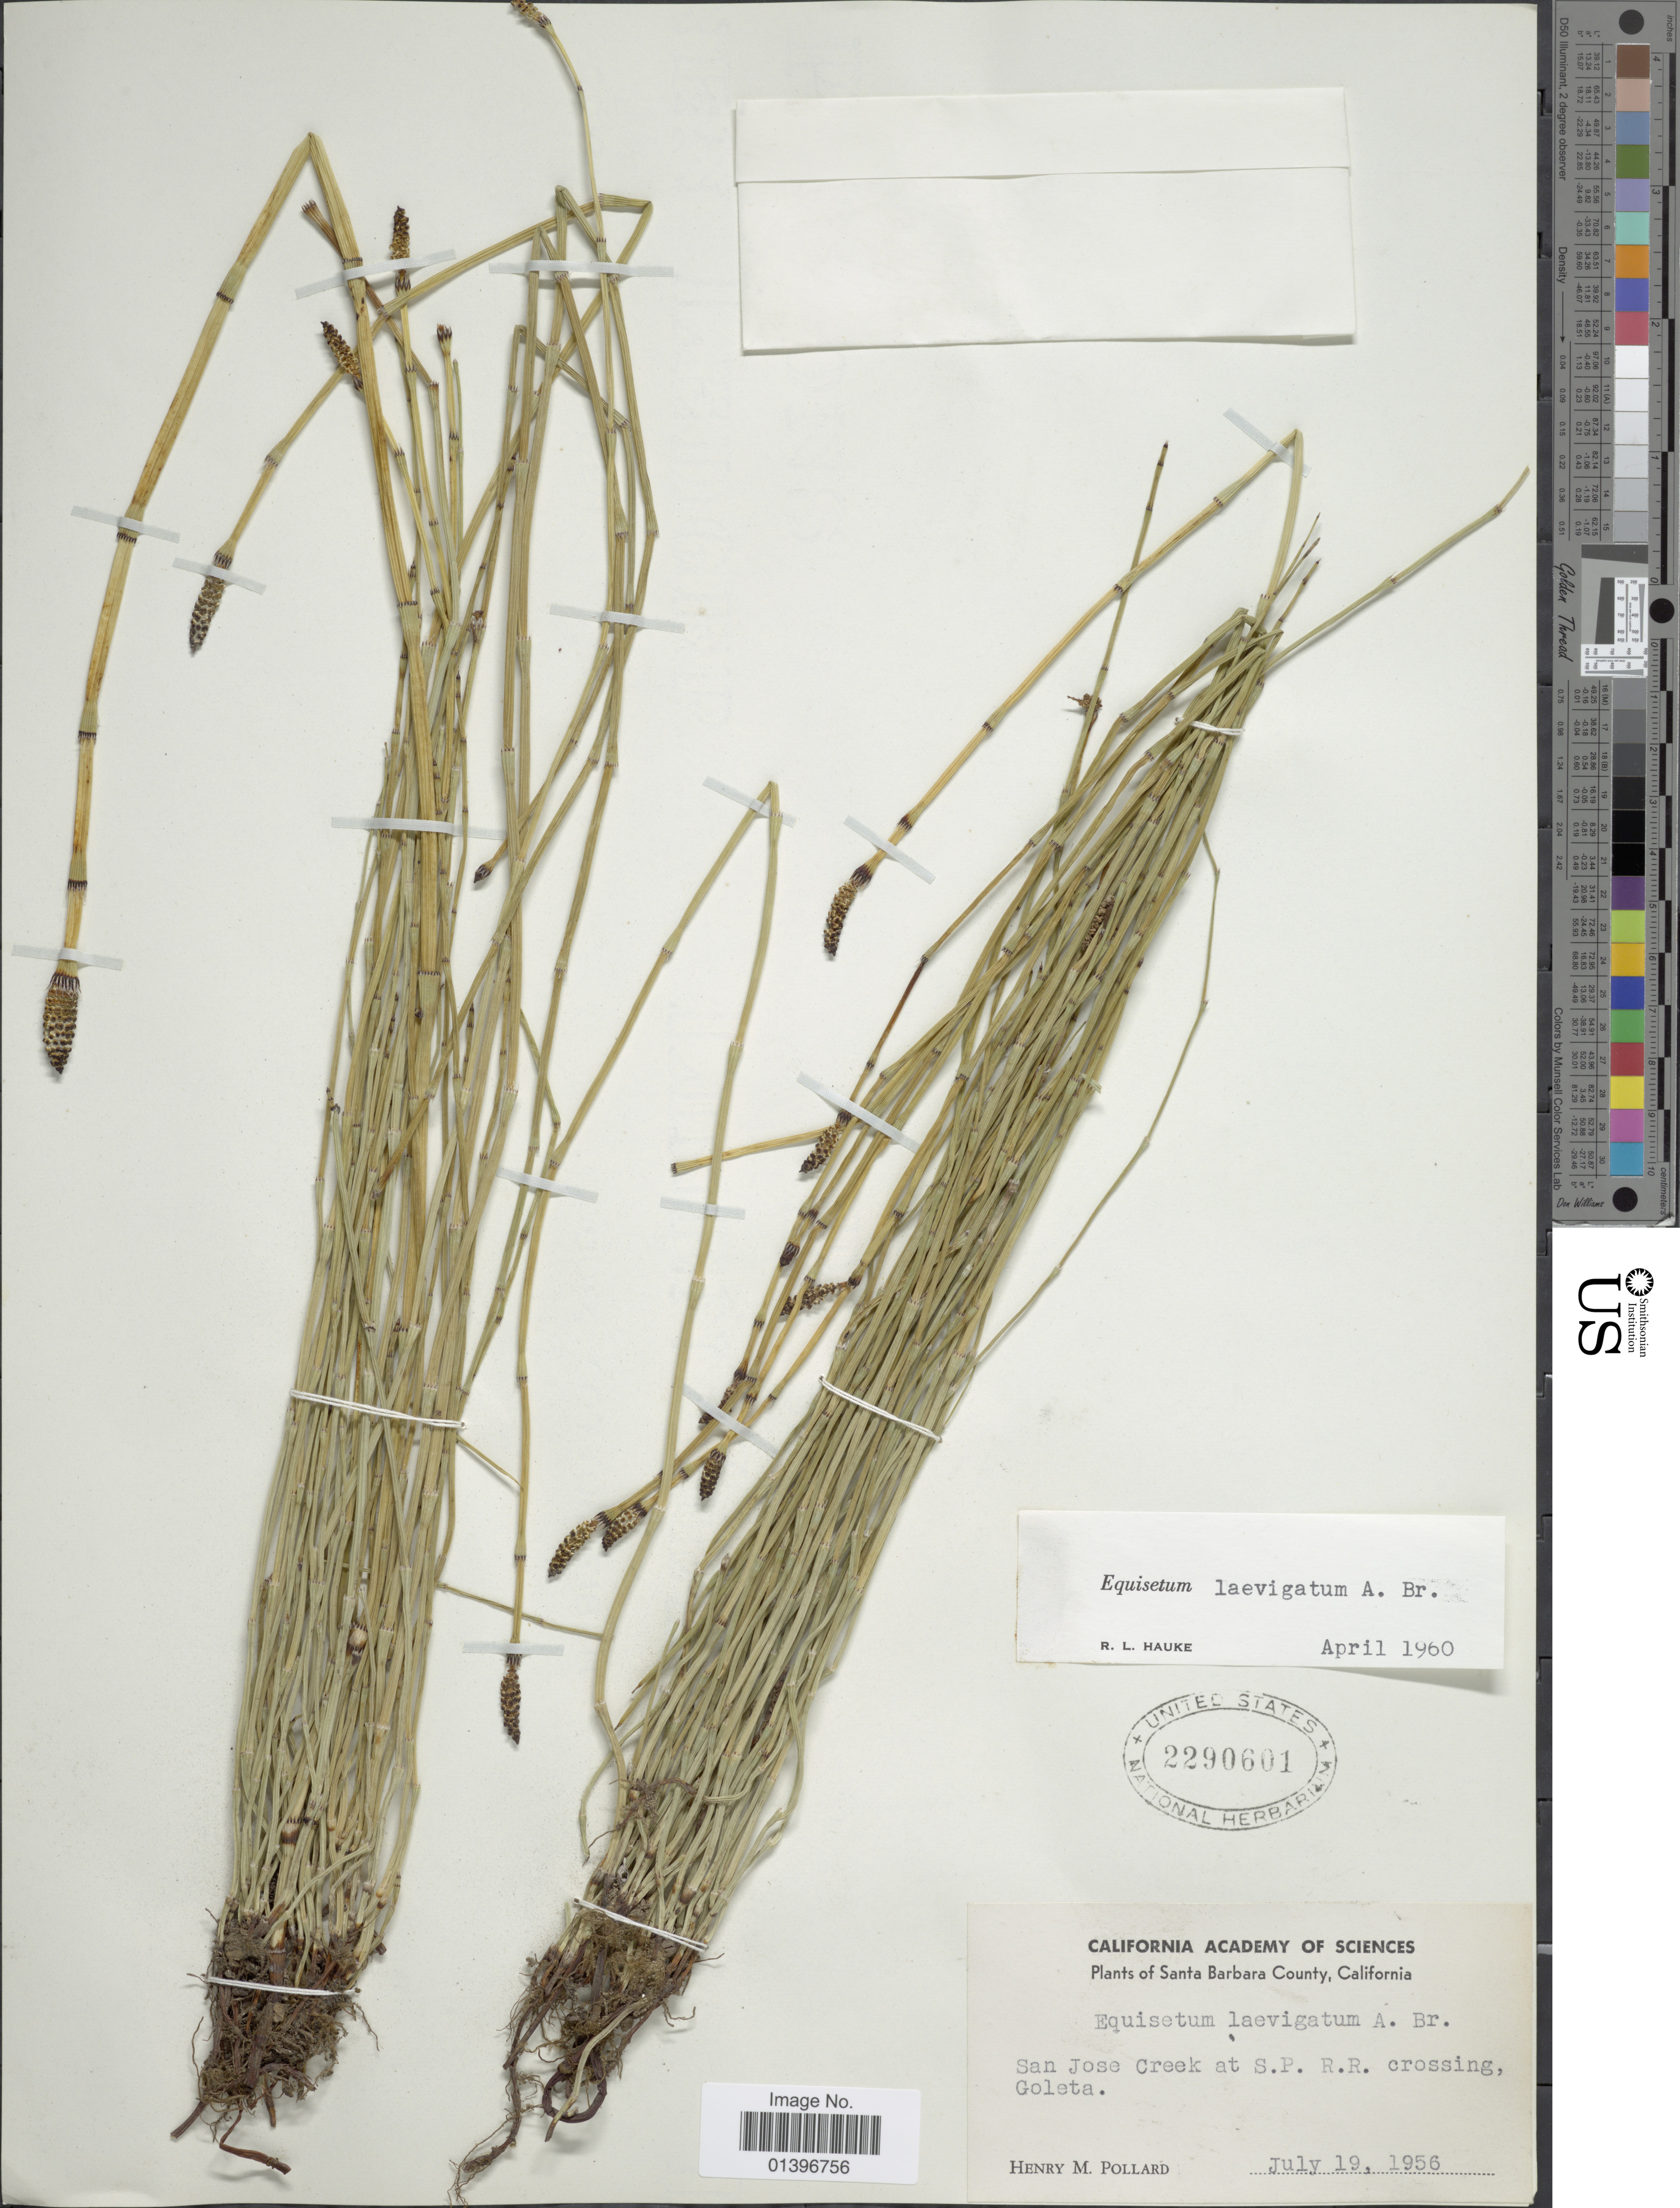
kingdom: Plantae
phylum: Tracheophyta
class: Polypodiopsida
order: Equisetales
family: Equisetaceae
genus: Equisetum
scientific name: Equisetum laevigatum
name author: A. Braun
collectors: H. M. Pollard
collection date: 1956-07-19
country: United States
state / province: California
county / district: Santa Barbara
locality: Santa Barbara County. San Jose Creek at S.P. R.R. crossing, Goleta.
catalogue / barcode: US 2290601